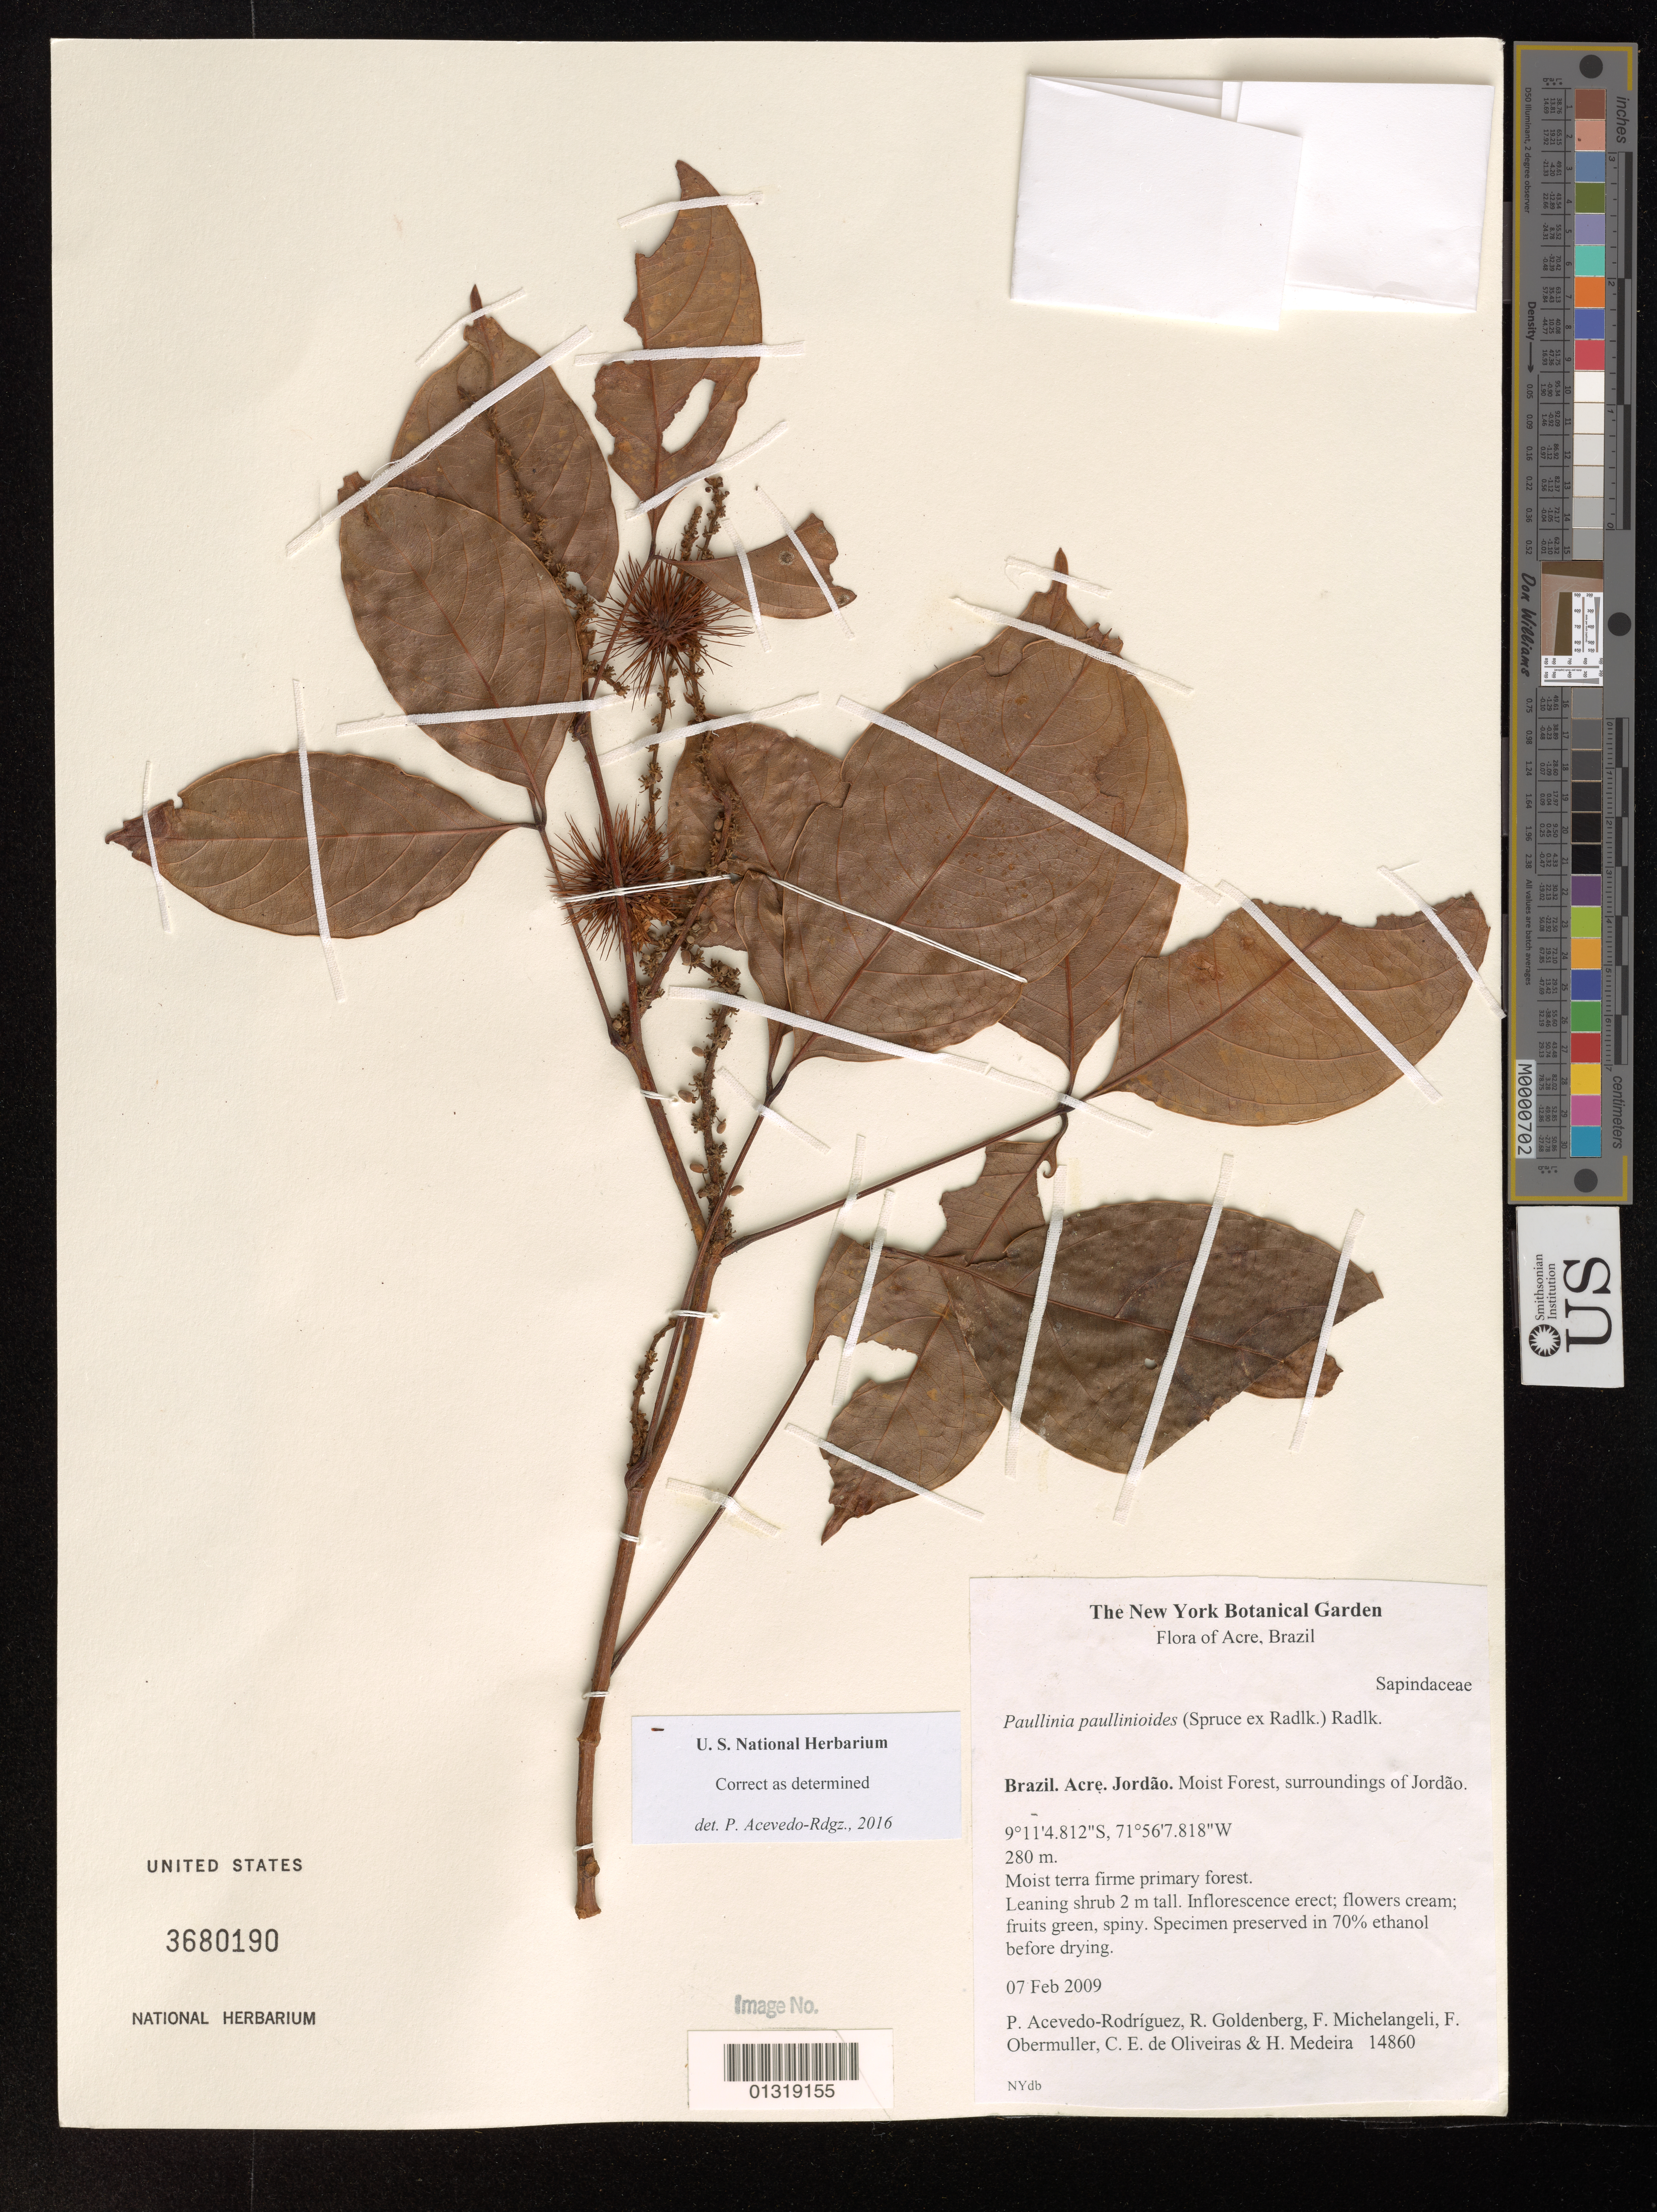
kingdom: Plantae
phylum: Tracheophyta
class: Magnoliopsida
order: Sapindales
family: Sapindaceae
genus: Paullinia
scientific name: Paullinia paullinioides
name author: Radlk.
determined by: Acevedo-Rodríguez, P., (BOT), Smithsonian Institution - National Museum of Natural History (UNITED STATES)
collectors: P. Acevedo-Rodr., R. Goldenberg, F. Michelangelli, F. A. Obermuller, C. E. de Oliveiras & H. Medeiro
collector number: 14860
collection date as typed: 07 Feb 2009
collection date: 2009-02-07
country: Brazil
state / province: Acre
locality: Acre; Municipio Jordao. Moist Forest, surroundings of Jordao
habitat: moist terra firme primary forest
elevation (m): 280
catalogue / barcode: US 3680190